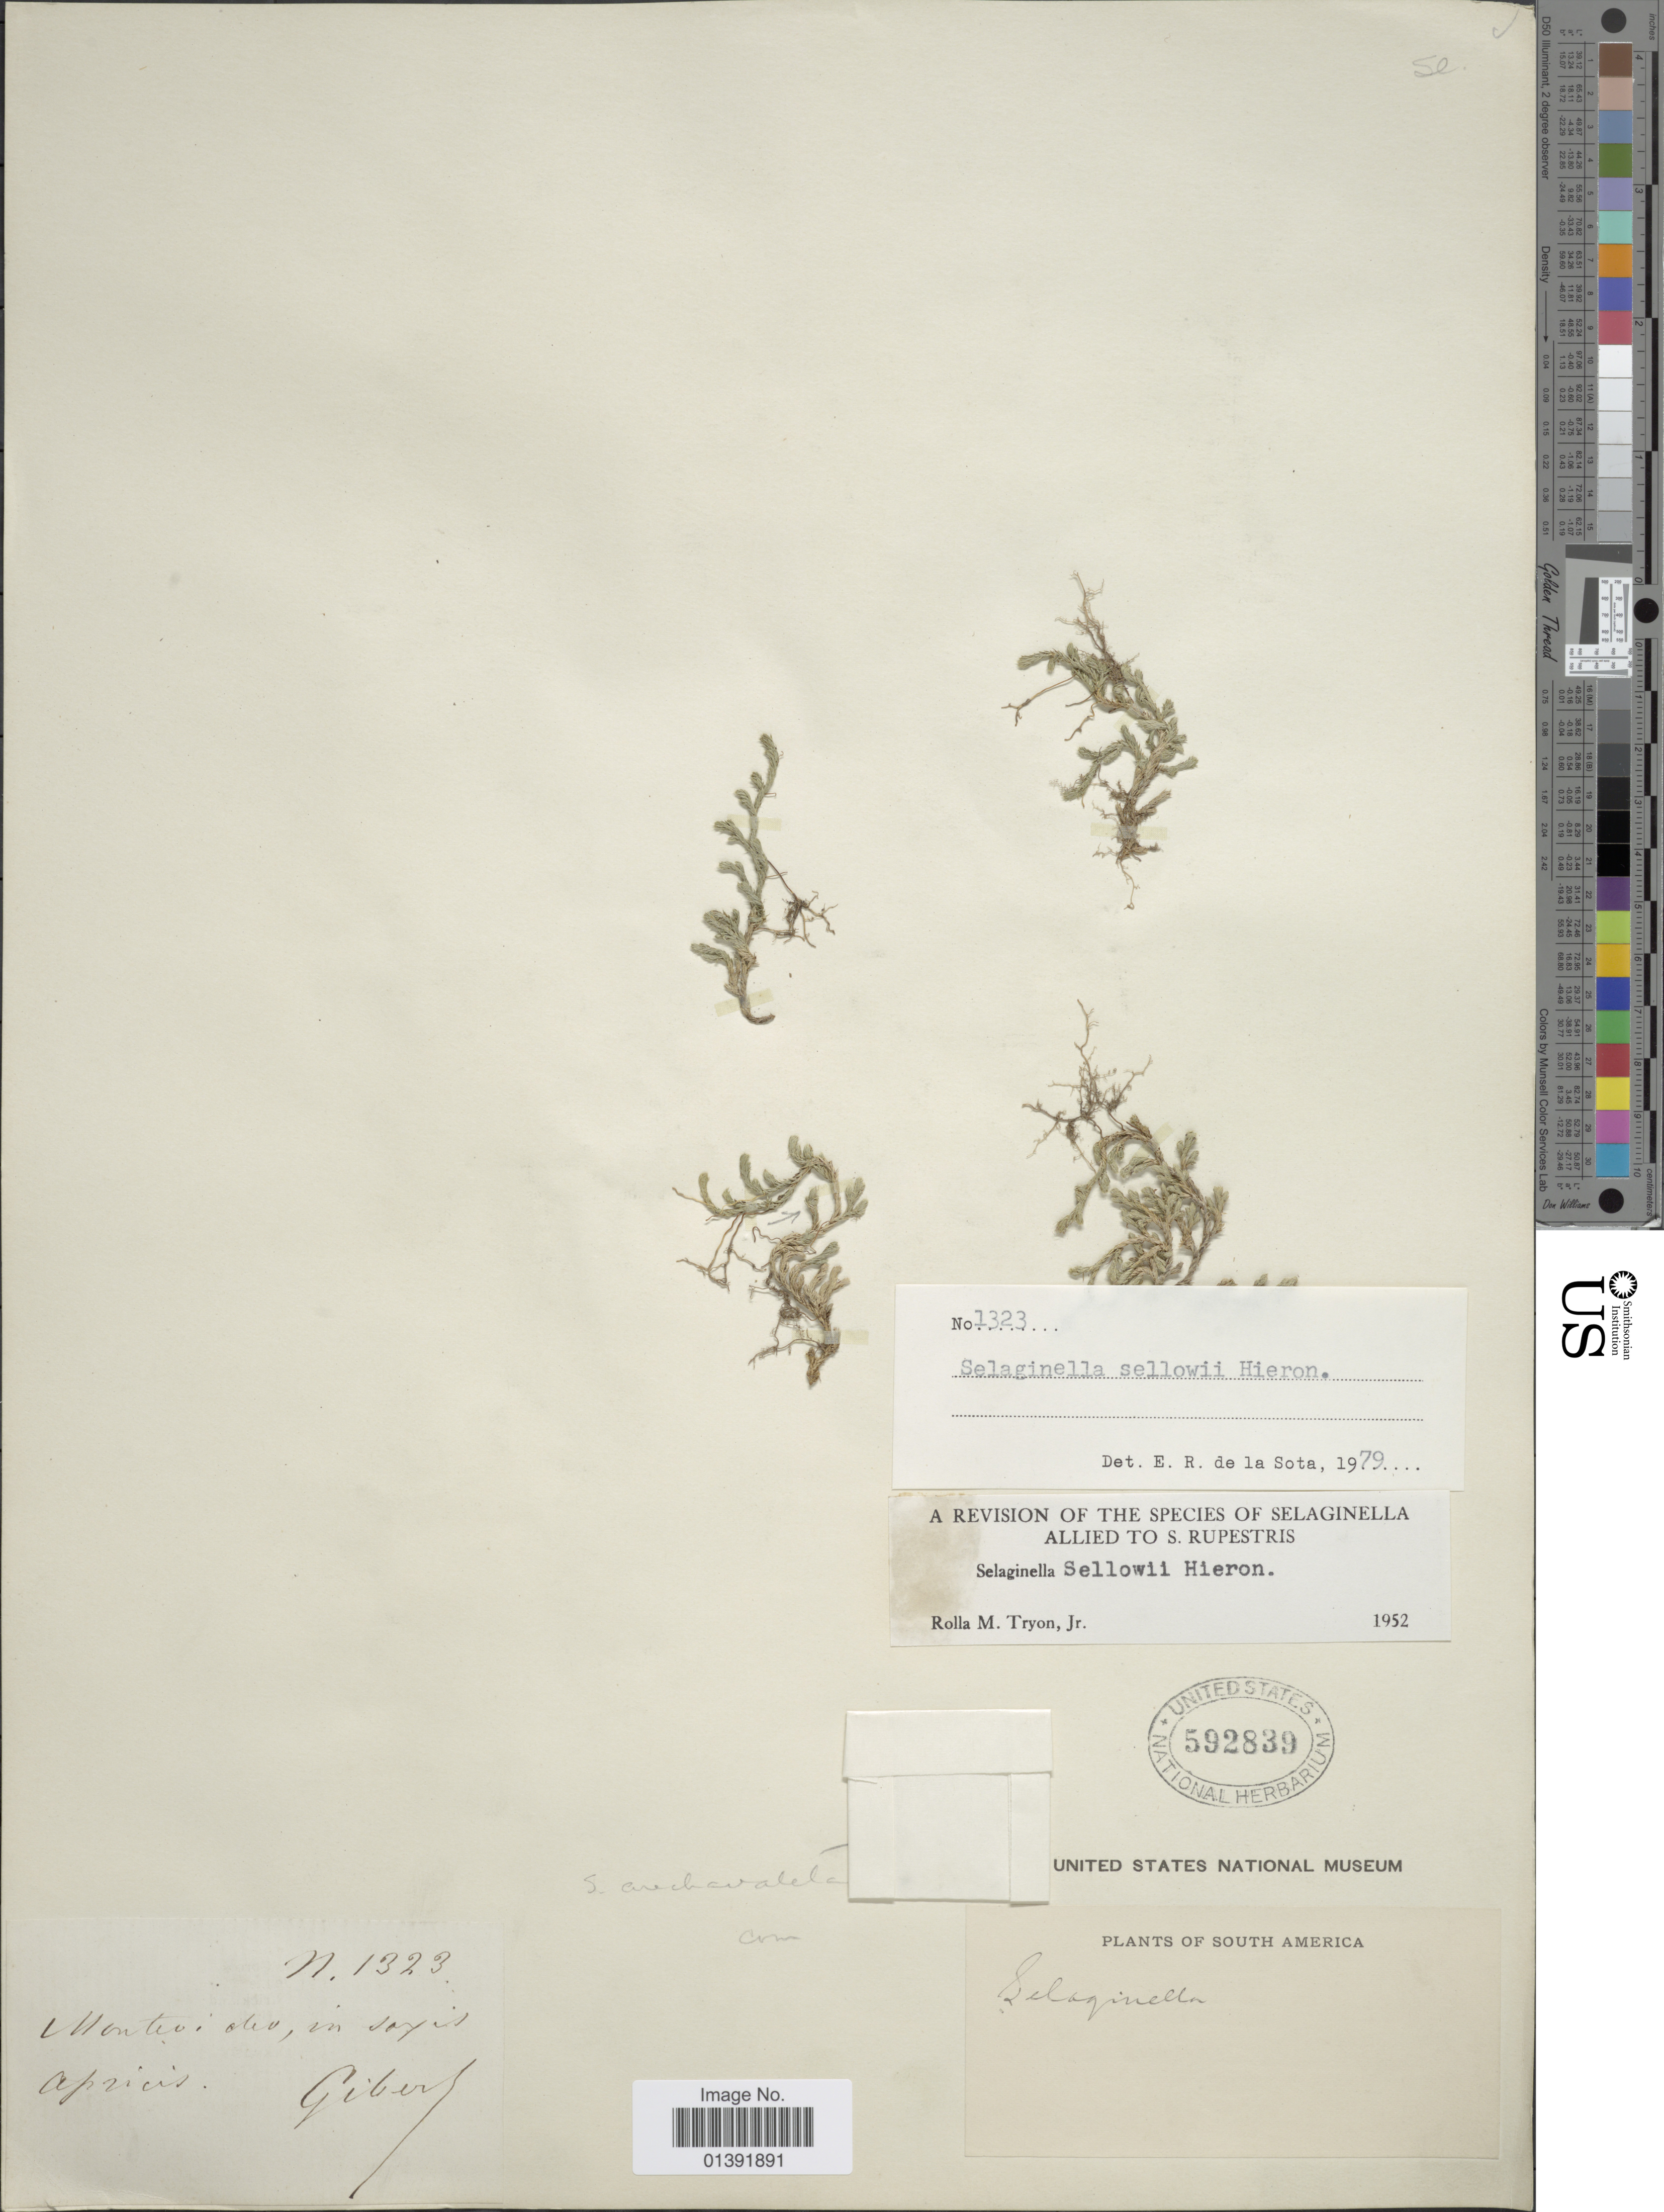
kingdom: Plantae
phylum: Tracheophyta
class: Lycopodiopsida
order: Selaginellales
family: Selaginellaceae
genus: Selaginella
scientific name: Selaginella sellowii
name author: Hieron.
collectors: Gibert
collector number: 1323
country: Uruguay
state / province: Montevideo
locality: South America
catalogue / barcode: US 592839